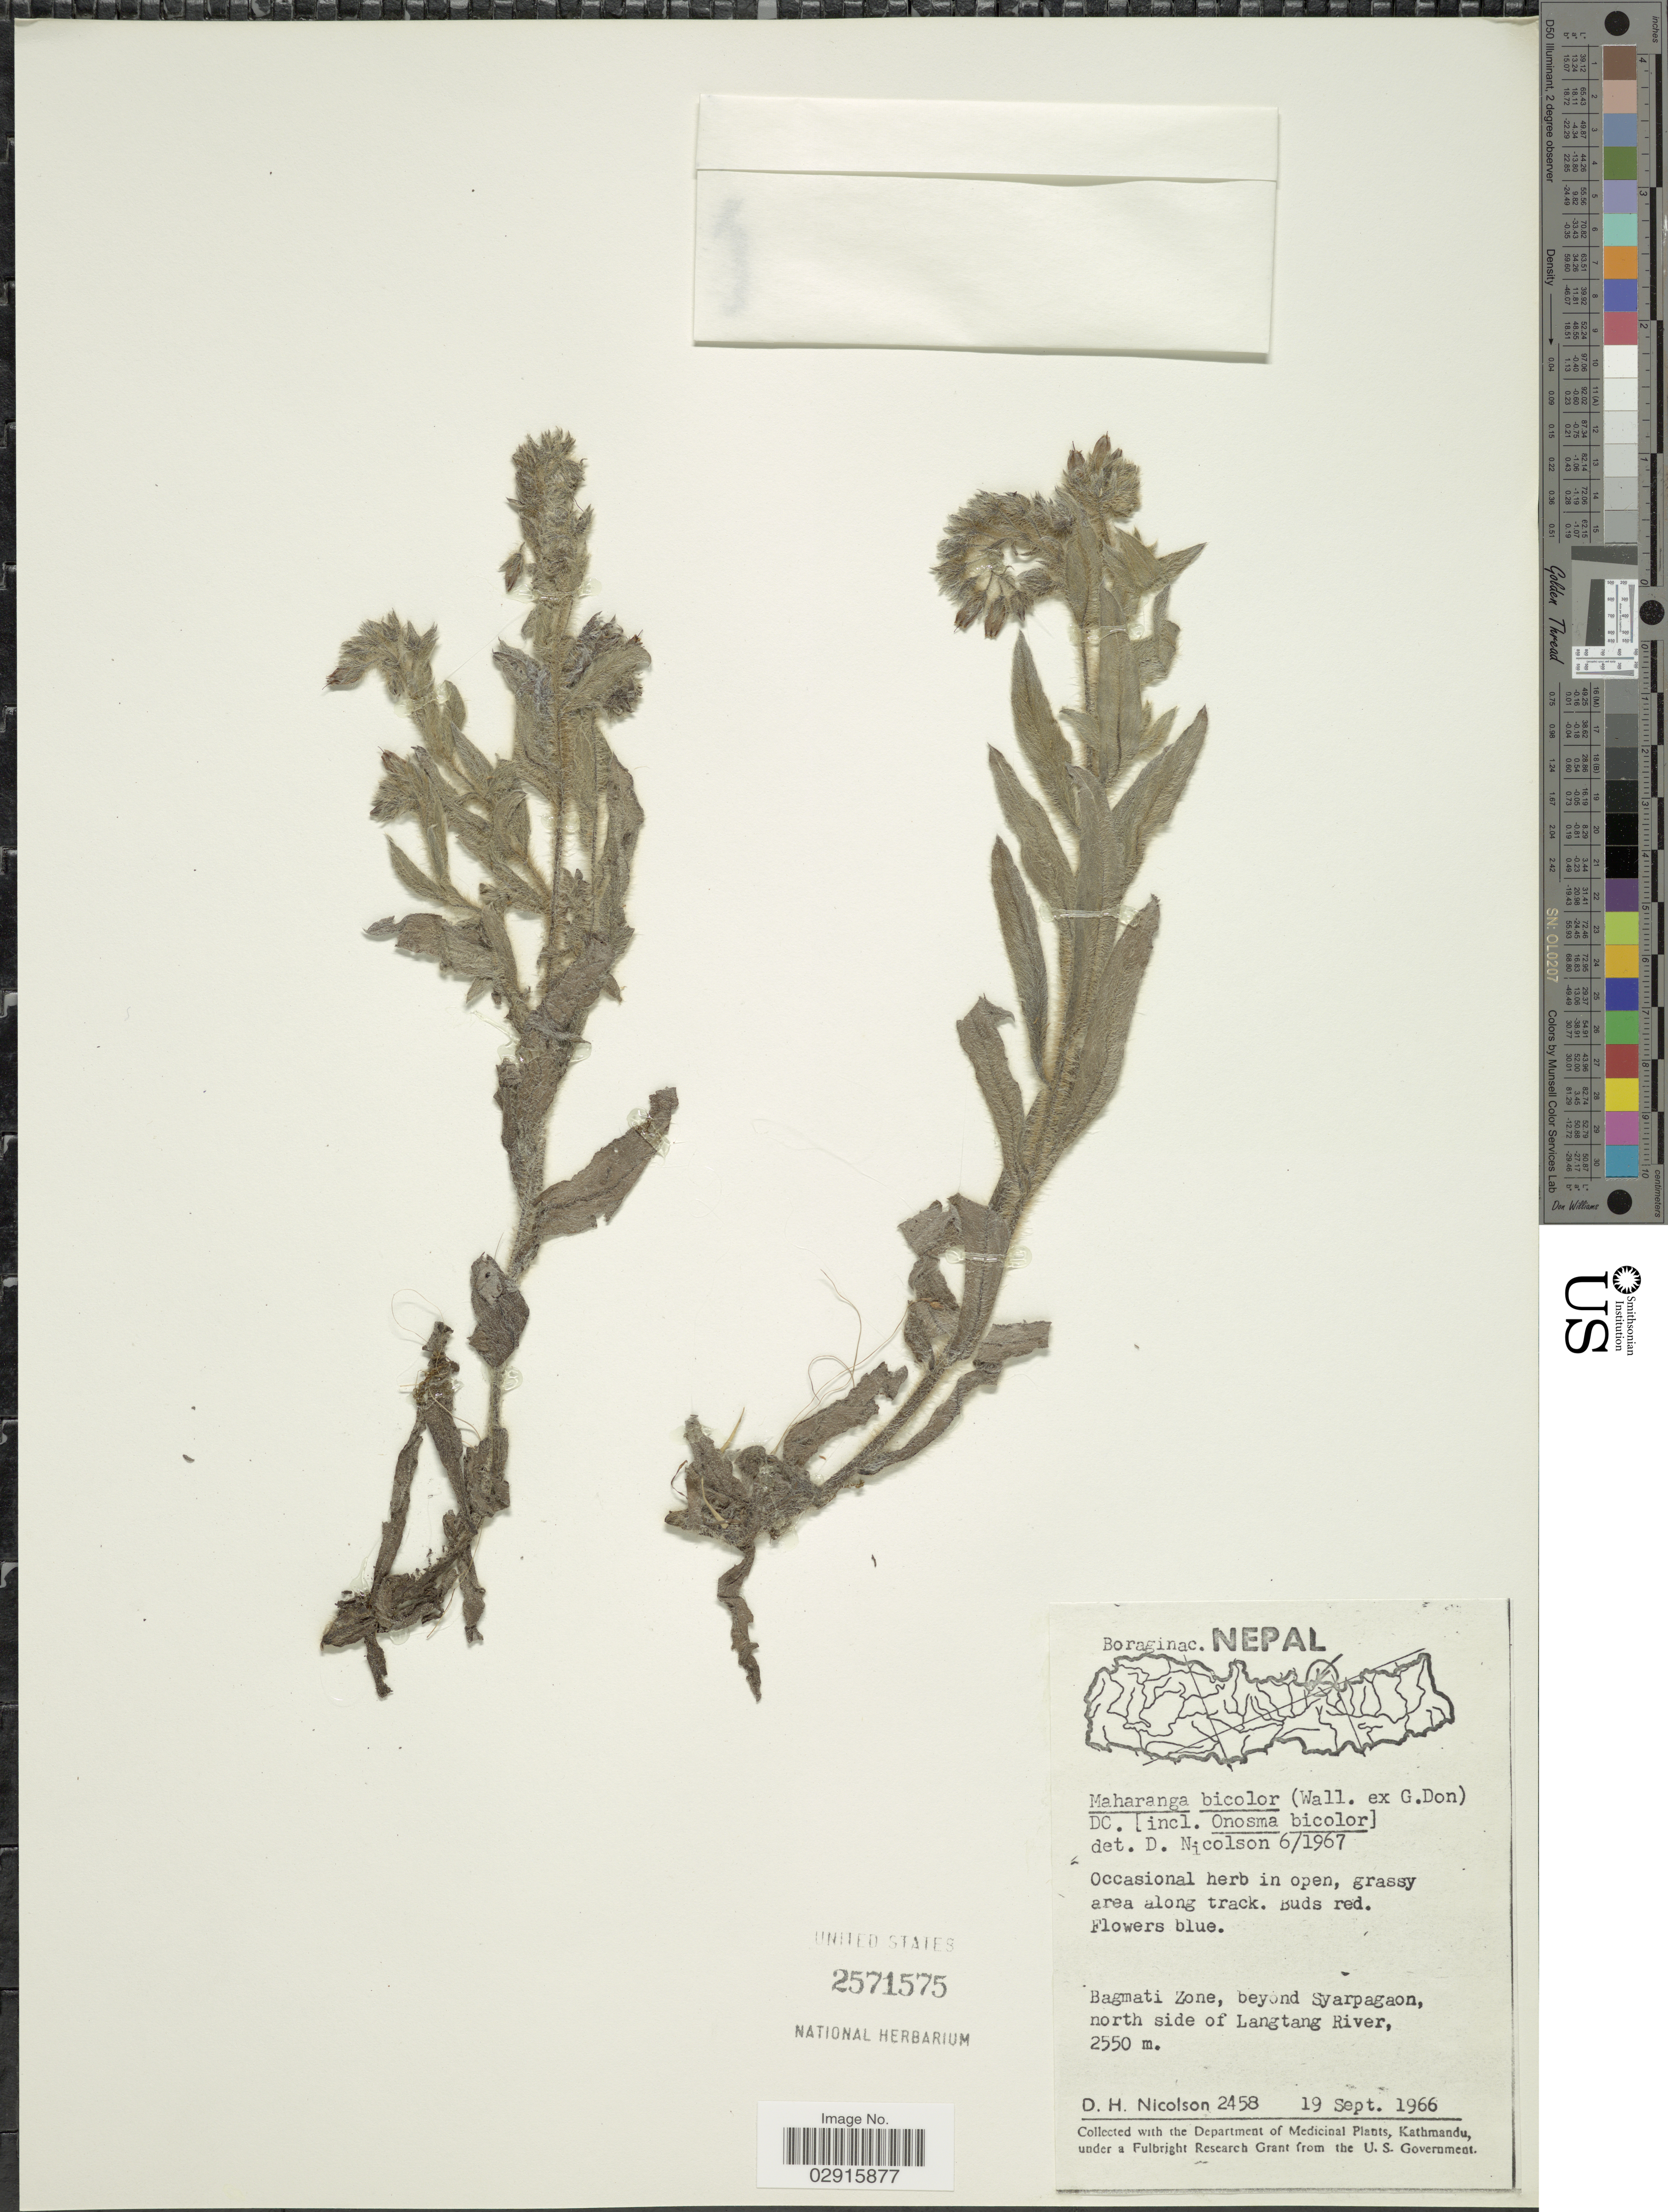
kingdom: Plantae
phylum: Tracheophyta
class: Magnoliopsida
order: Boraginales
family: Boraginaceae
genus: Onosma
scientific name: Onosma bicolor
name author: Wall. ex G. Don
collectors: D. H. Nicolson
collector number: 2458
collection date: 1966-09-19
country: Nepal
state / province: Bagmati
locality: Bagmati Zone, beyond Syarpagaon, north side of Langtang River.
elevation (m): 2550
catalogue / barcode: US 2571575